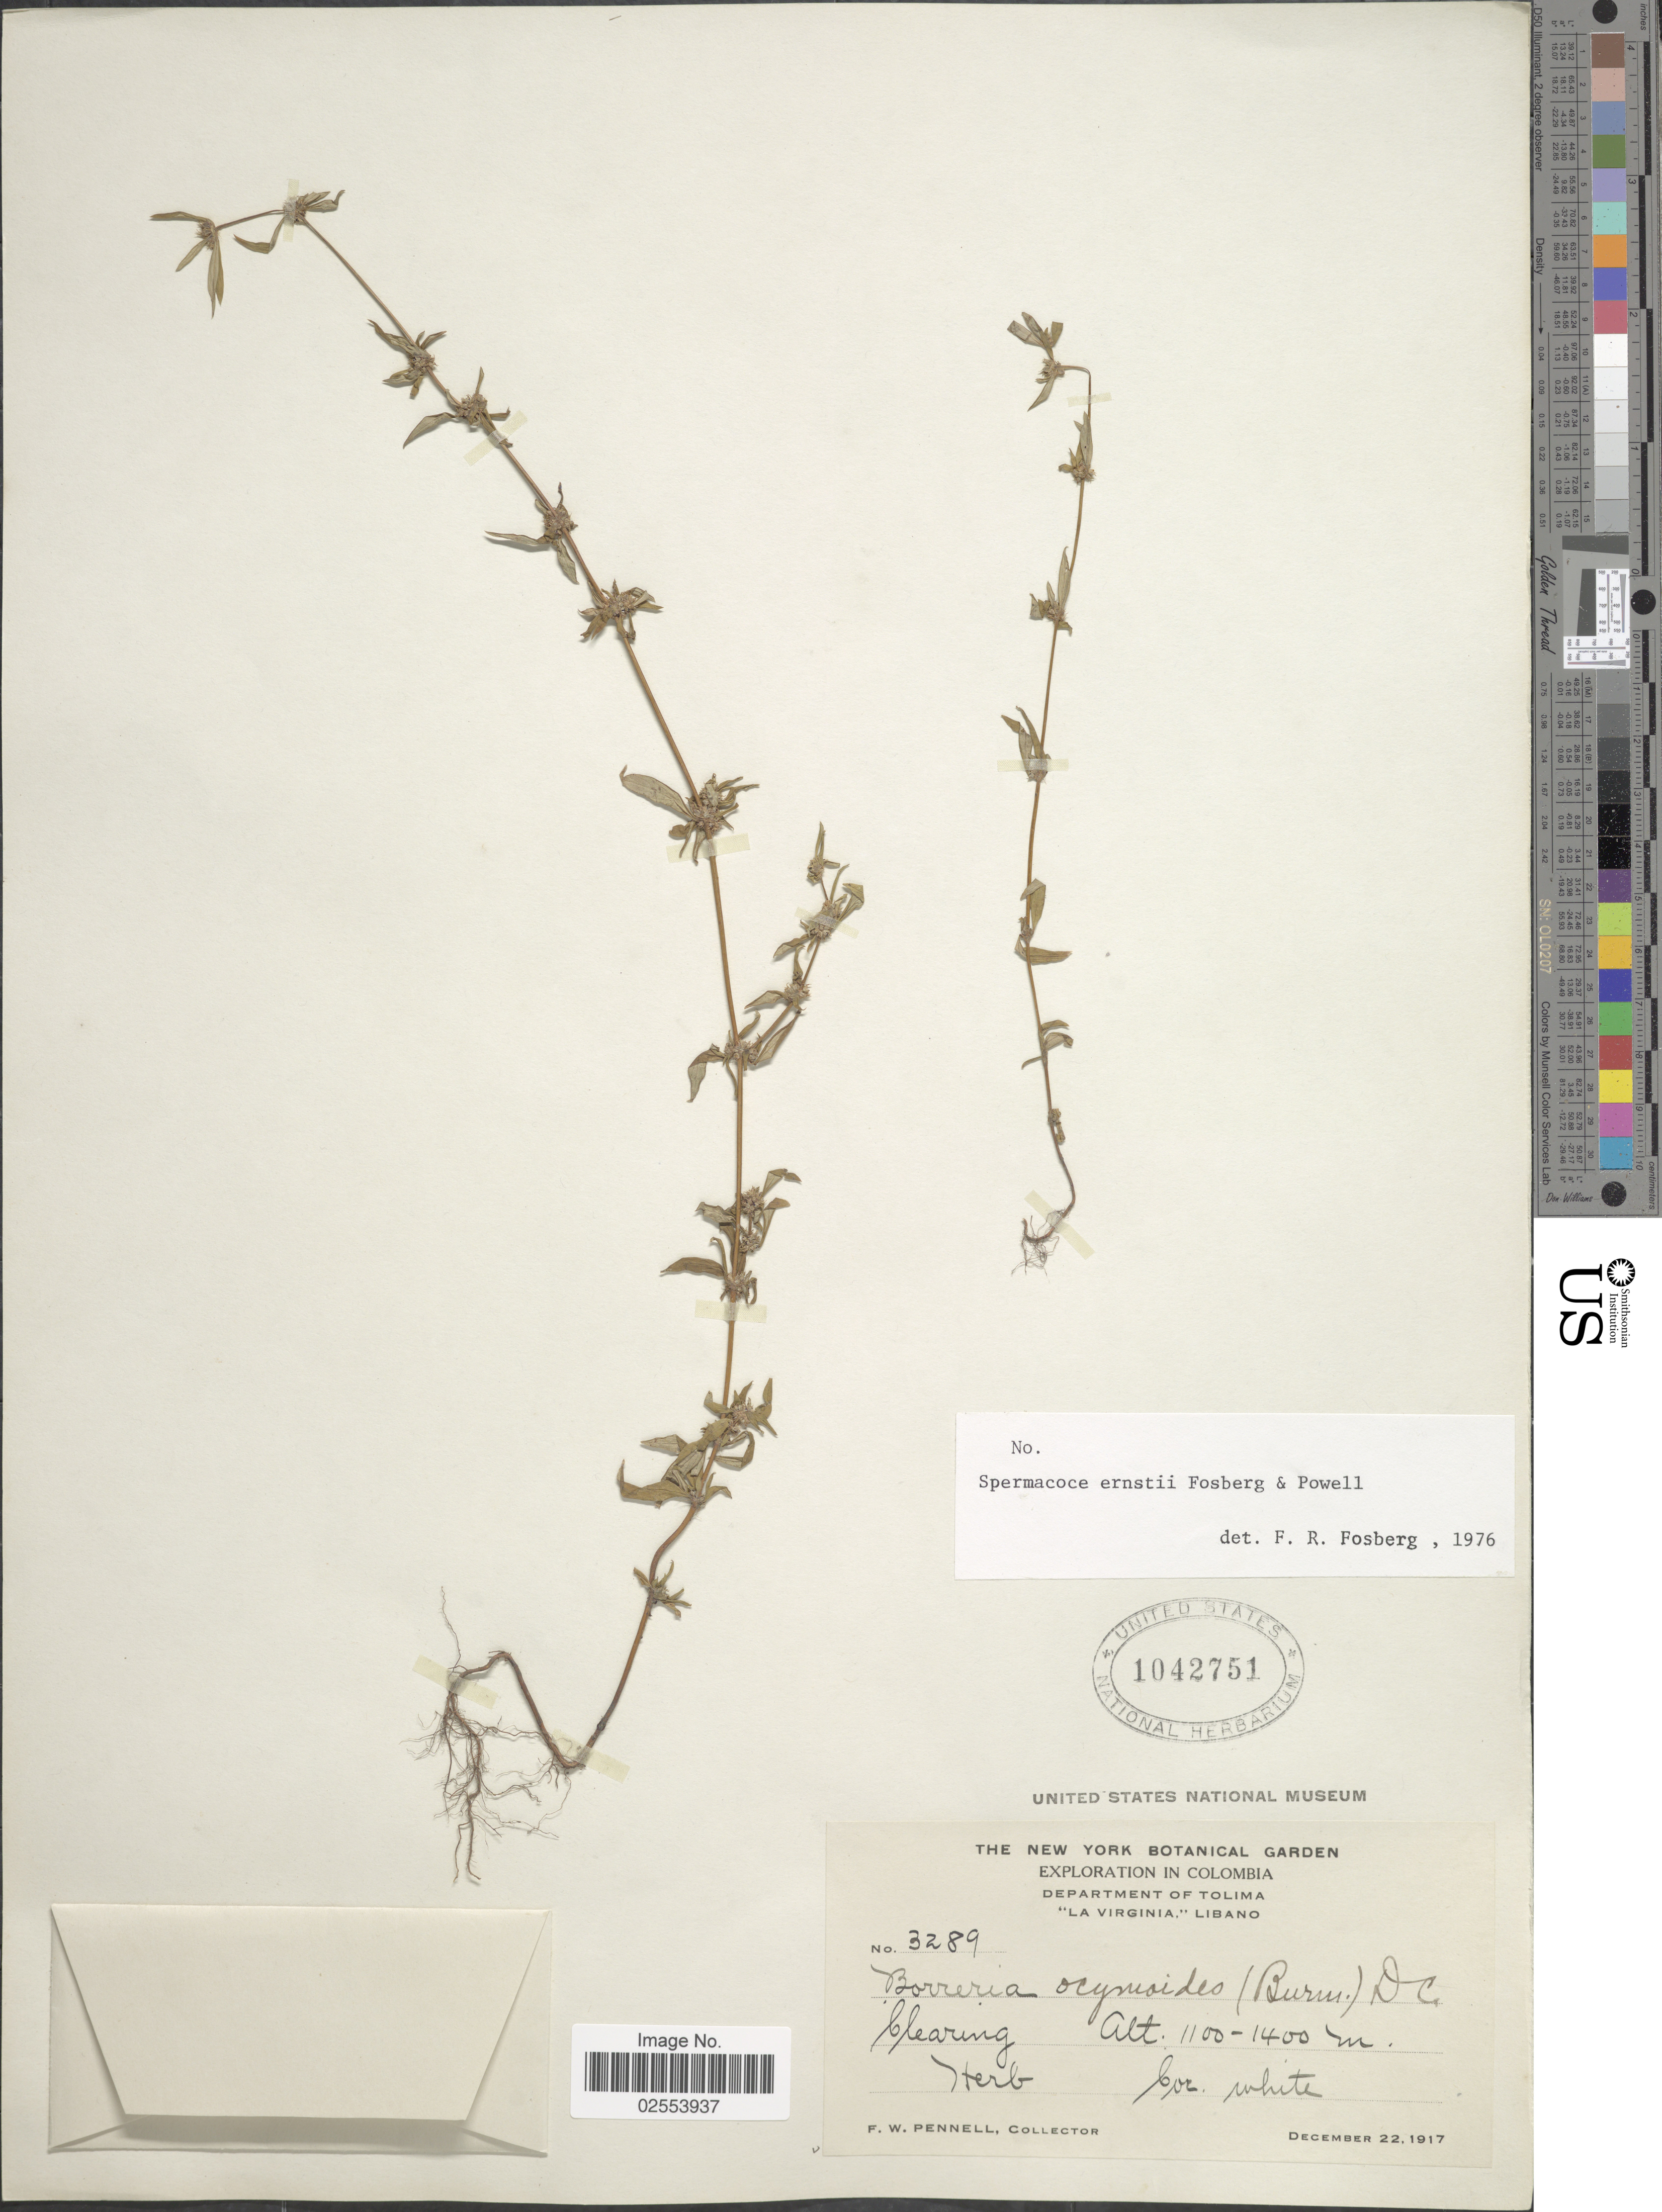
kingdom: Plantae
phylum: Tracheophyta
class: Magnoliopsida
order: Gentianales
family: Rubiaceae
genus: Spermacoce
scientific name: Spermacoce ernstii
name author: Fosberg & D.A. Powell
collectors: F. W. Pennell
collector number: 3289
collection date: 1917-12-22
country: Colombia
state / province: Tolima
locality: La Virginia,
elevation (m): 1100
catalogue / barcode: US 1042751